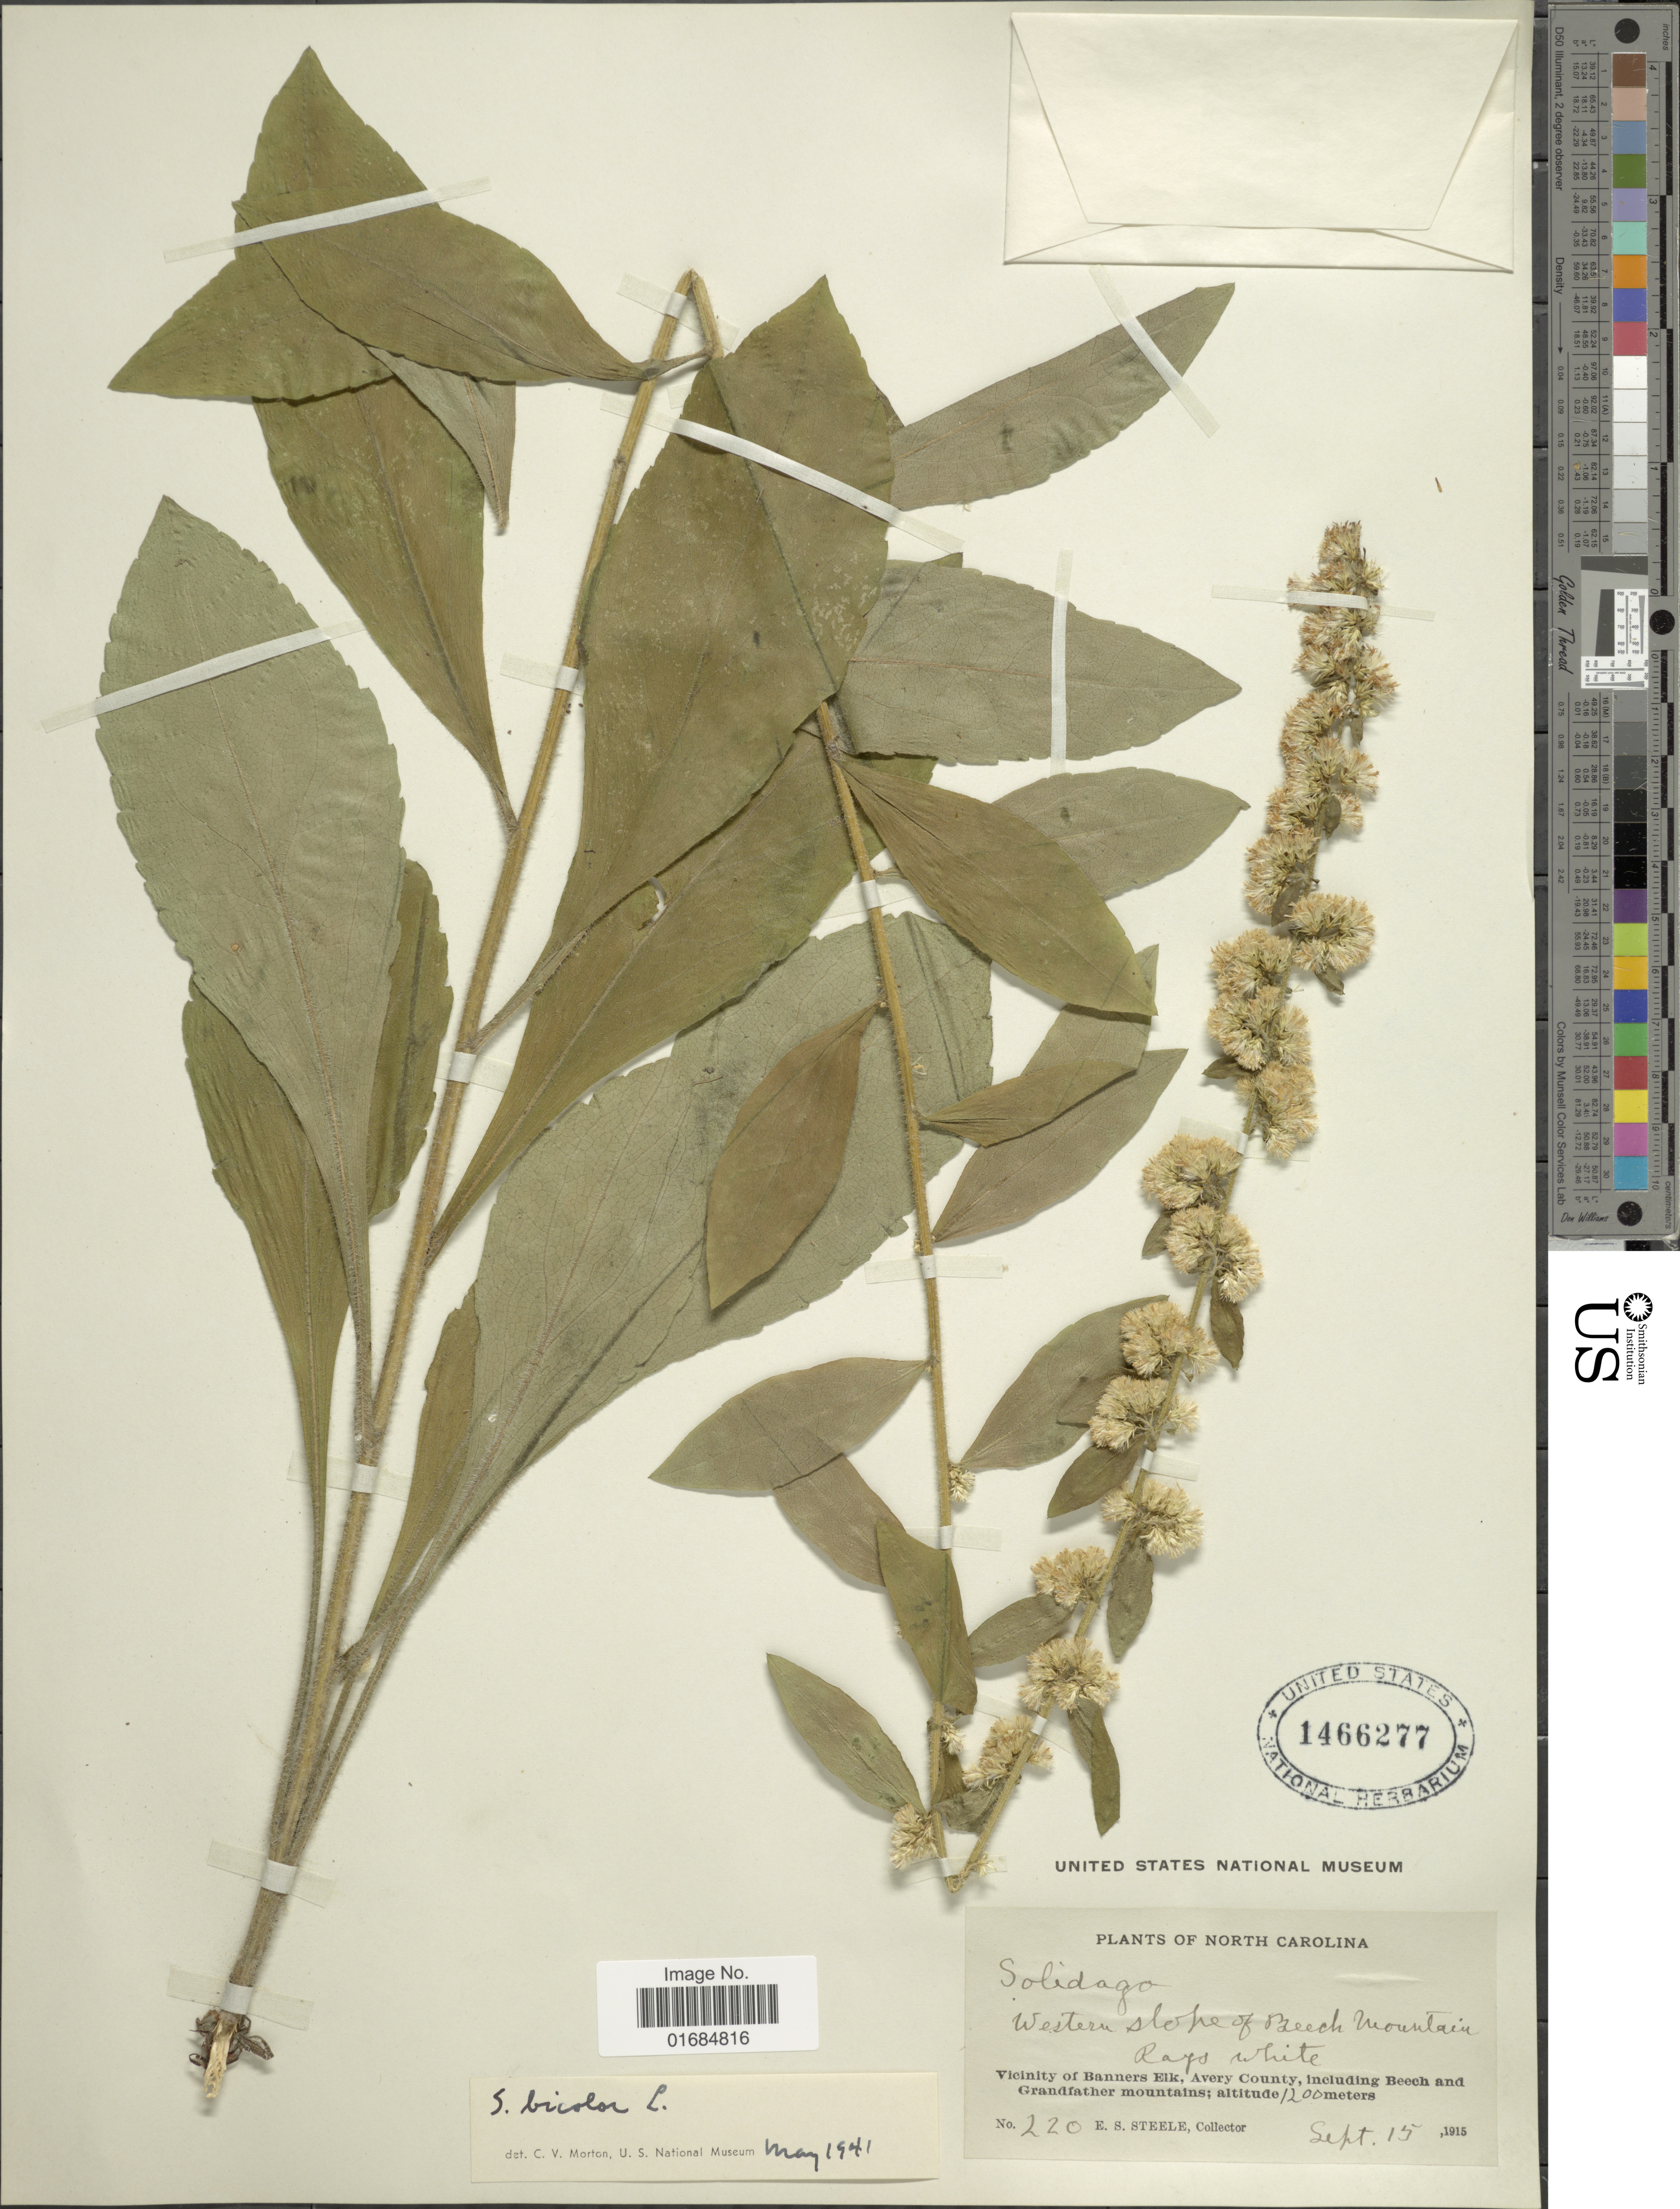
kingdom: Plantae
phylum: Tracheophyta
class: Magnoliopsida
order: Asterales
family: Asteraceae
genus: Solidago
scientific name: Solidago bicolor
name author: L.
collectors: E. Steele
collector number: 220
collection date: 1915-09-15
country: United States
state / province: North Carolina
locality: Vicinity of Banners Elk, Avery County, including Beech and Grandfather mountains. Western slope of Beech Mountain.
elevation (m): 1200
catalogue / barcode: US 1466277